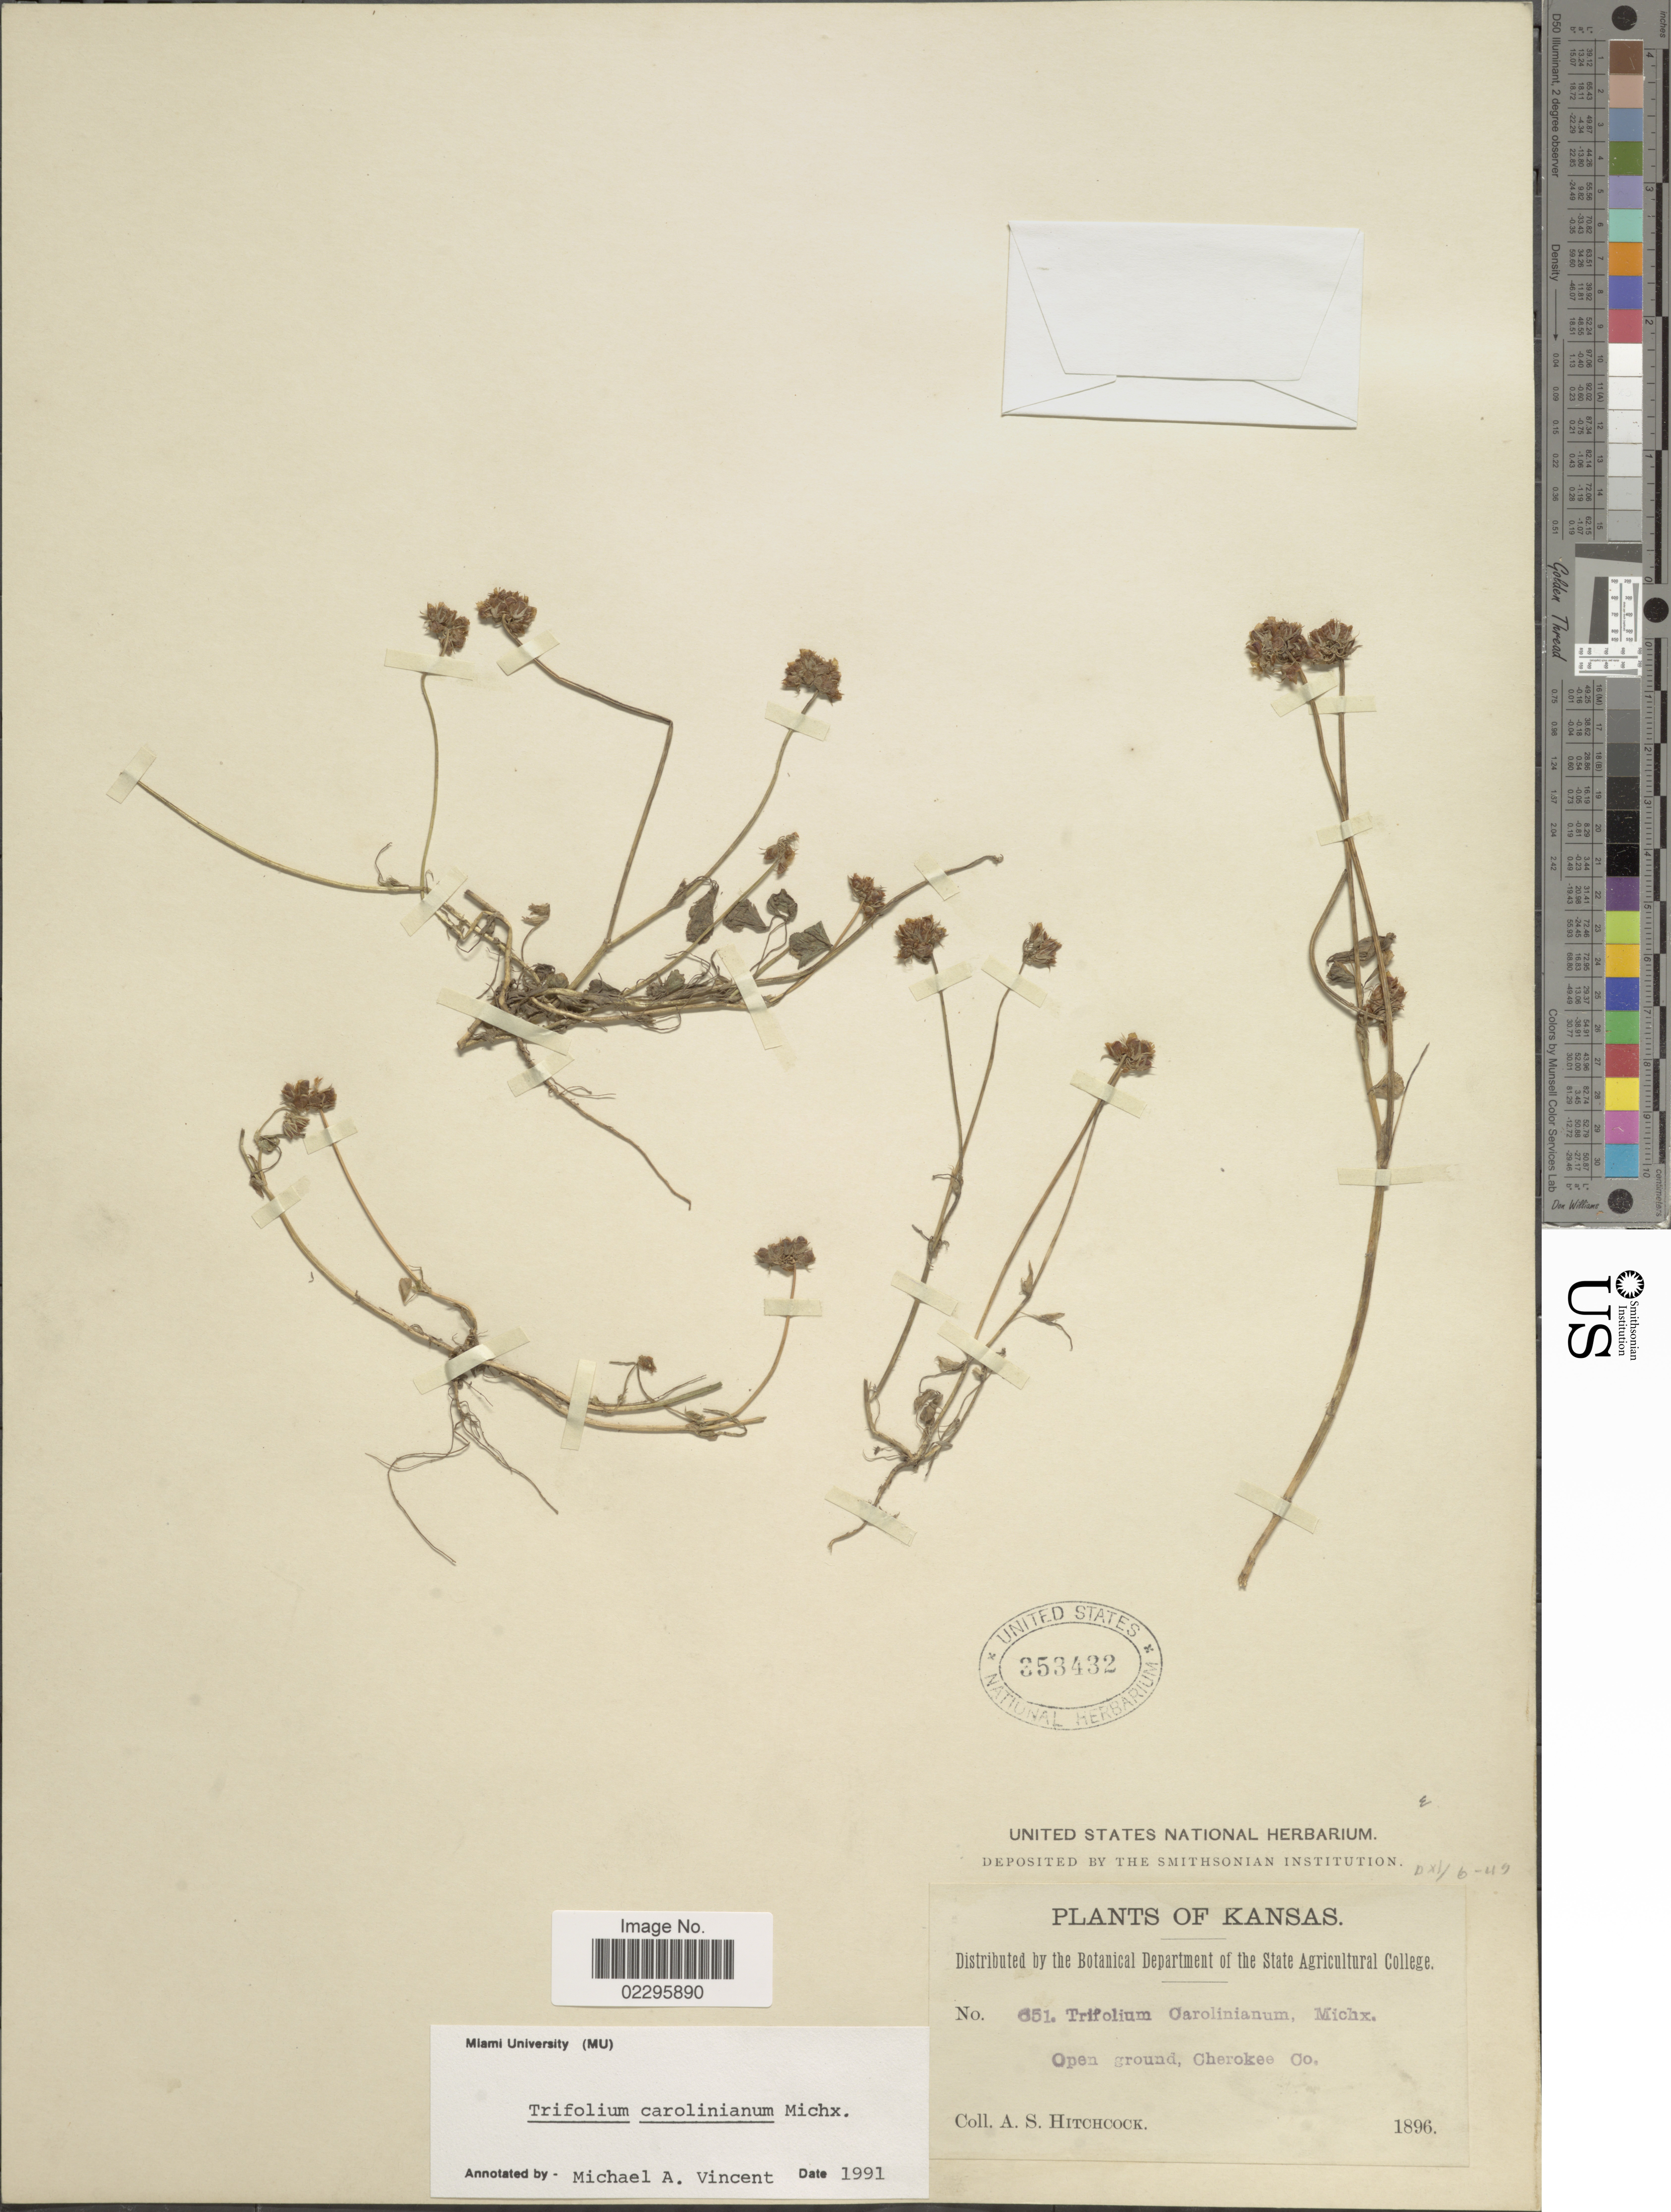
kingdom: Plantae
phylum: Tracheophyta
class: Magnoliopsida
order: Fabales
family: Fabaceae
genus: Trifolium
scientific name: Trifolium carolinianum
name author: Michx.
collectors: A. S. Hitchcock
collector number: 651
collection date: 1896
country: United States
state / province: Kansas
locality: Open ground, Cherokee Co.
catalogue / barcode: US 353432